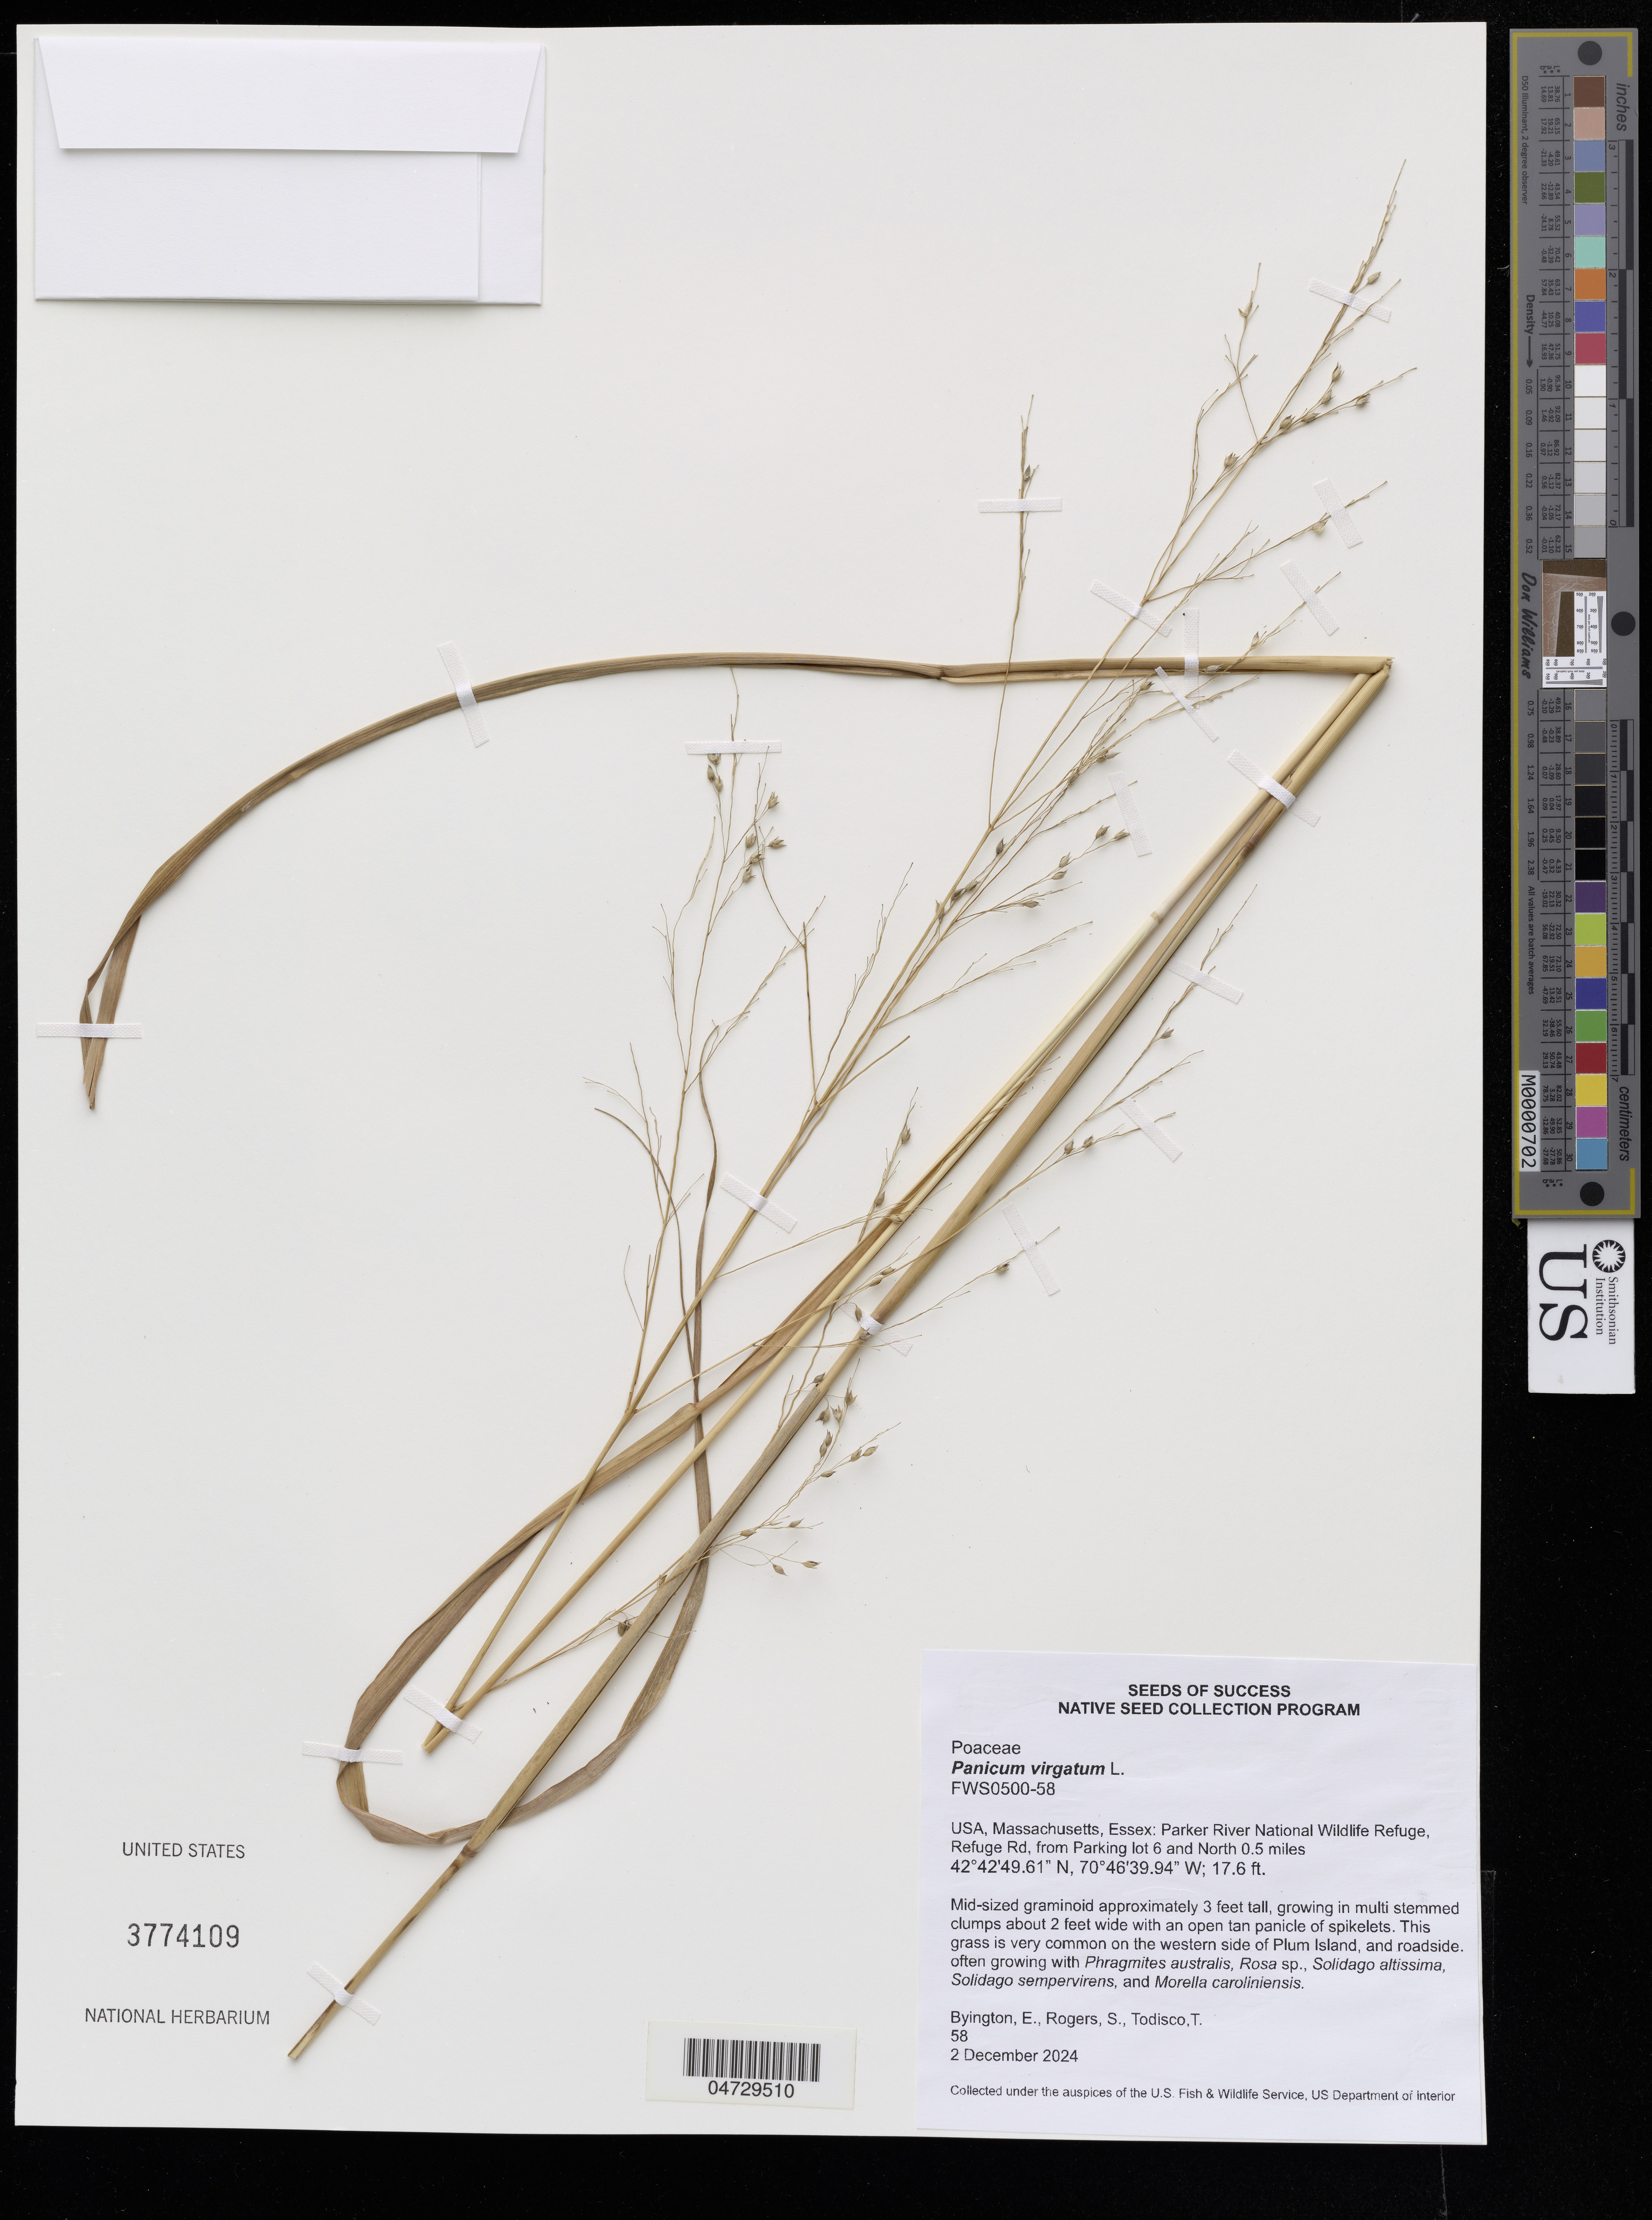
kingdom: Plantae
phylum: Tracheophyta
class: Liliopsida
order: Poales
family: Poaceae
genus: Panicum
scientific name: Panicum virgatum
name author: L.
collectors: E. Byington, S. Rogers & T. Todisco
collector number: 58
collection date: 2024-12-02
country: United States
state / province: Massachusetts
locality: Essex: Parker River National Wildlife Refuge, Refuge Rd, from Parking lot 6 and North 0.5 miles.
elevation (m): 5.4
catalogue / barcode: US 3774109